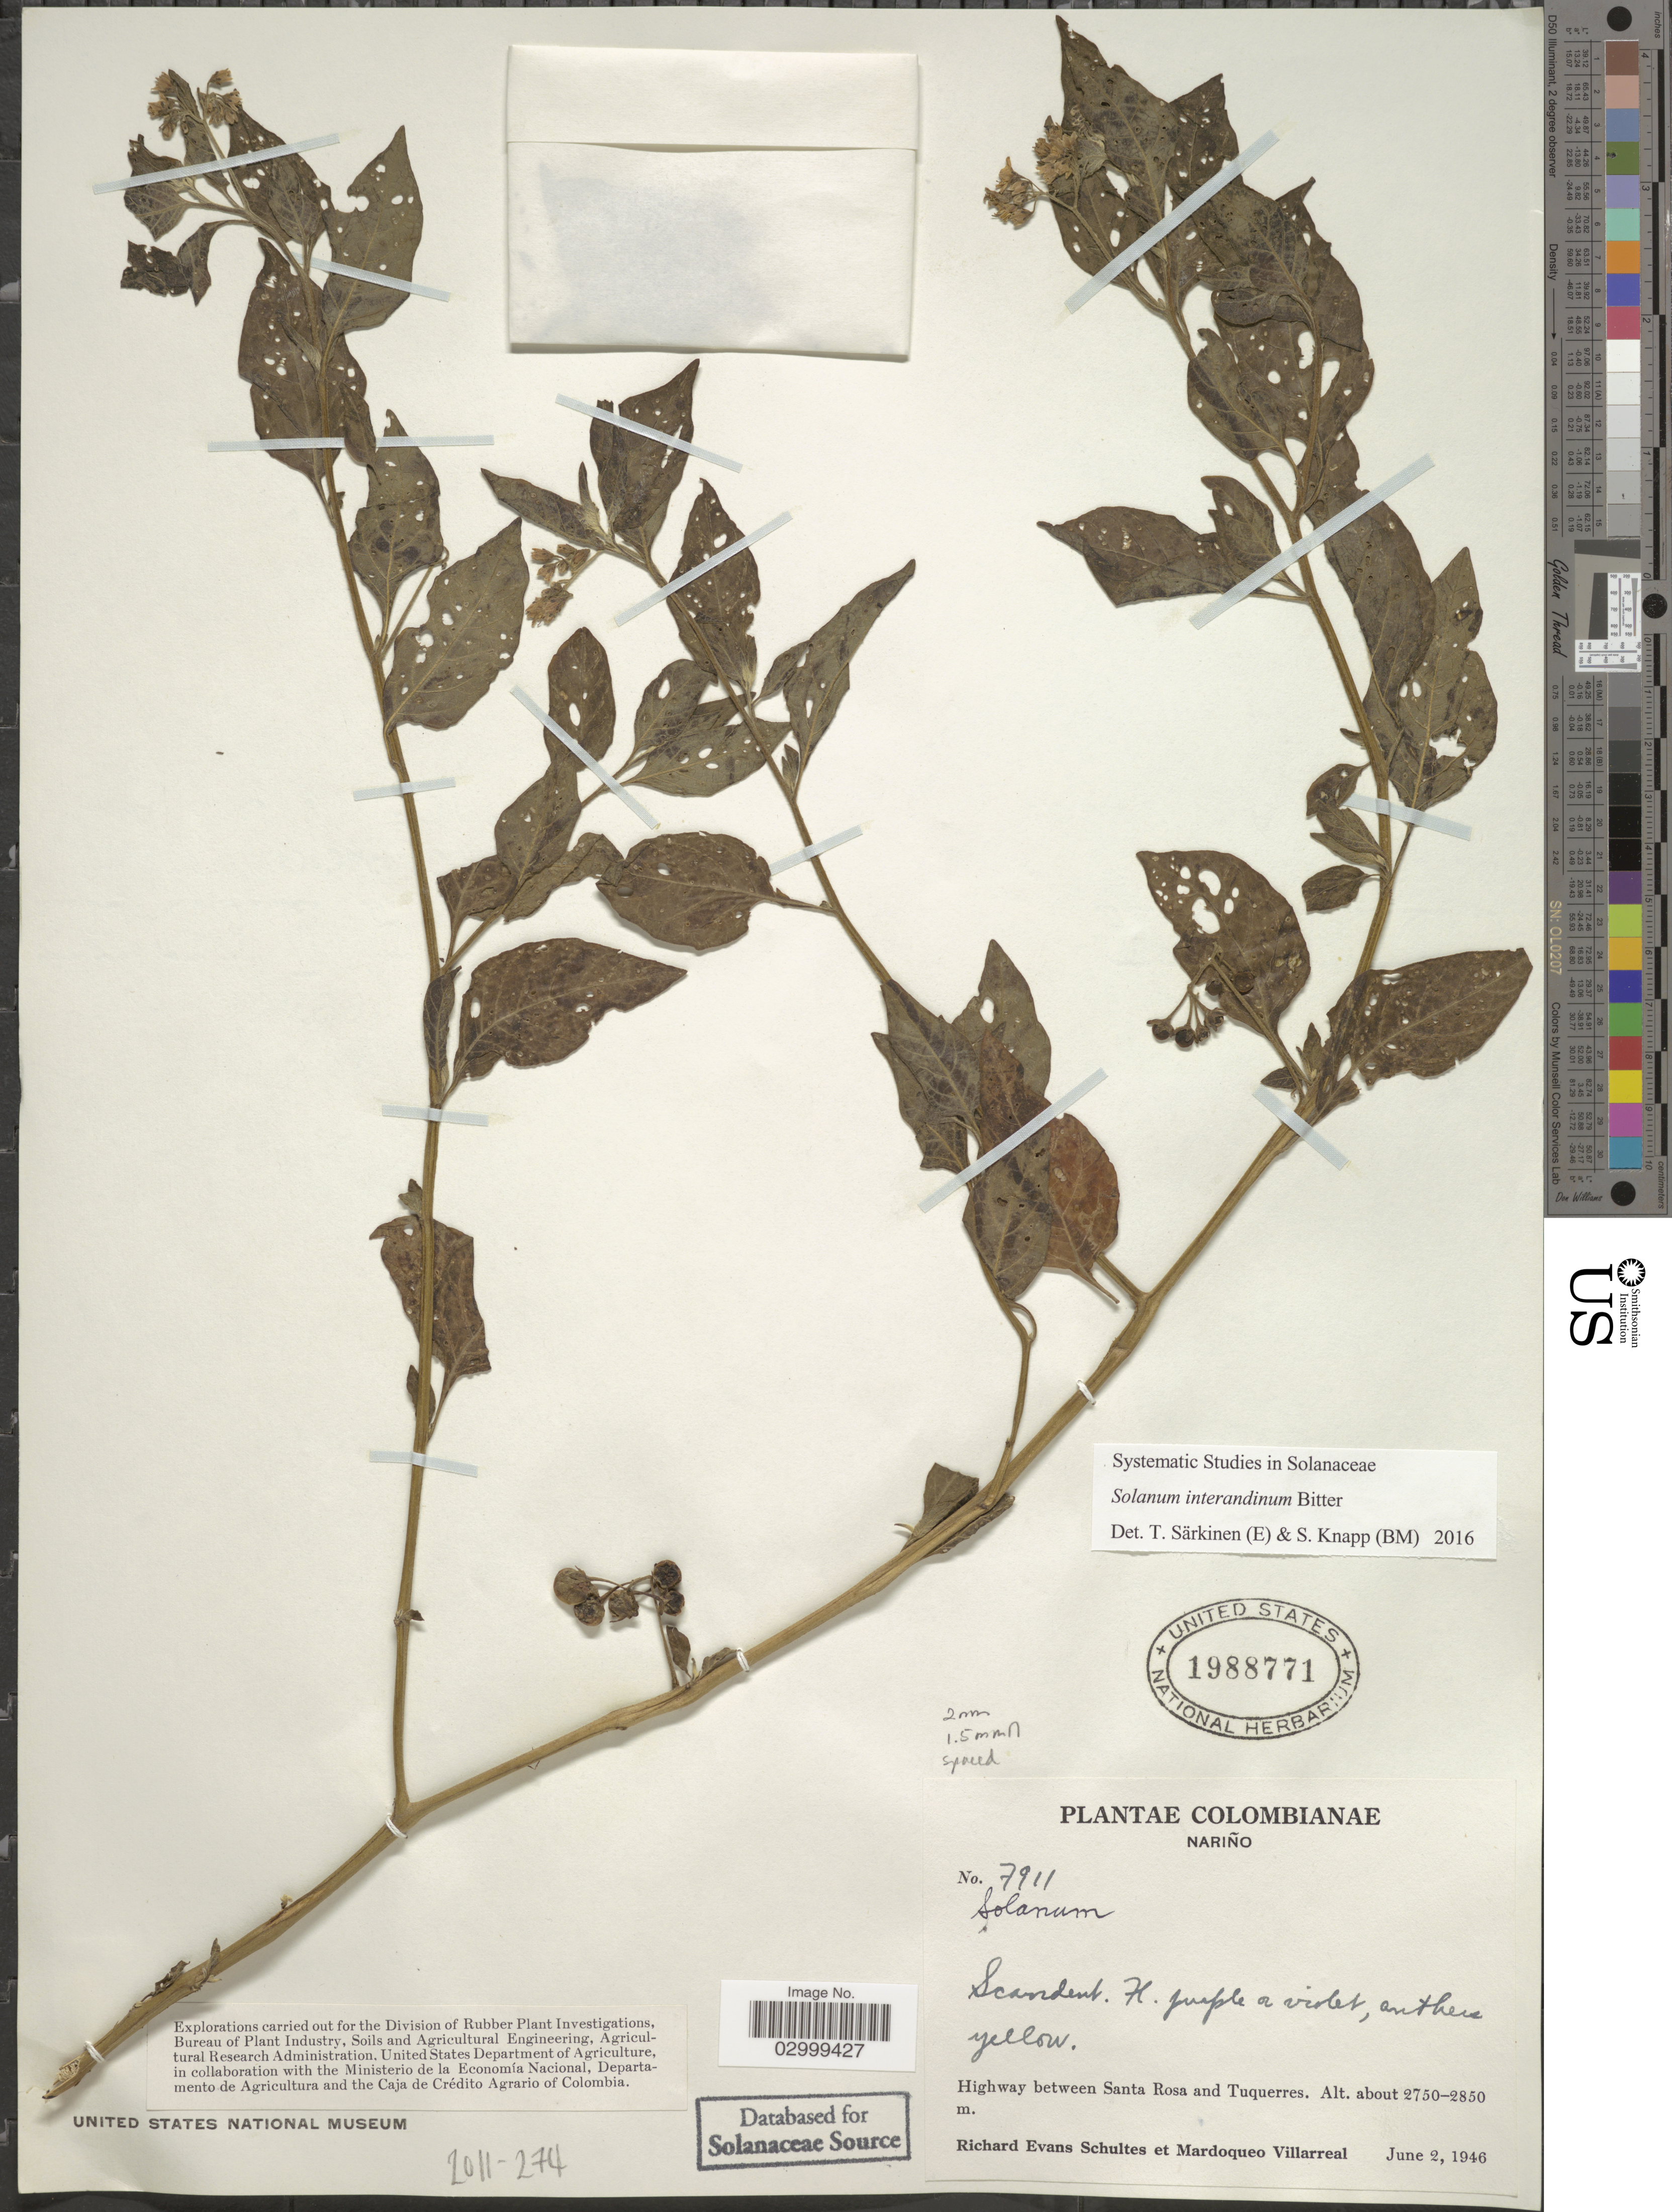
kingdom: Plantae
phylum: Tracheophyta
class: Magnoliopsida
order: Solanales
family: Solanaceae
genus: Solanum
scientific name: Solanum interandinum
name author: Bitter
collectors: R. E. Schultes & M. Villarreal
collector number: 7911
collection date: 1946-06-02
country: Colombia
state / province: Nariño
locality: Highway between Santa Rosa and Tuquerres.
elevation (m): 2750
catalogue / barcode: US 1988771